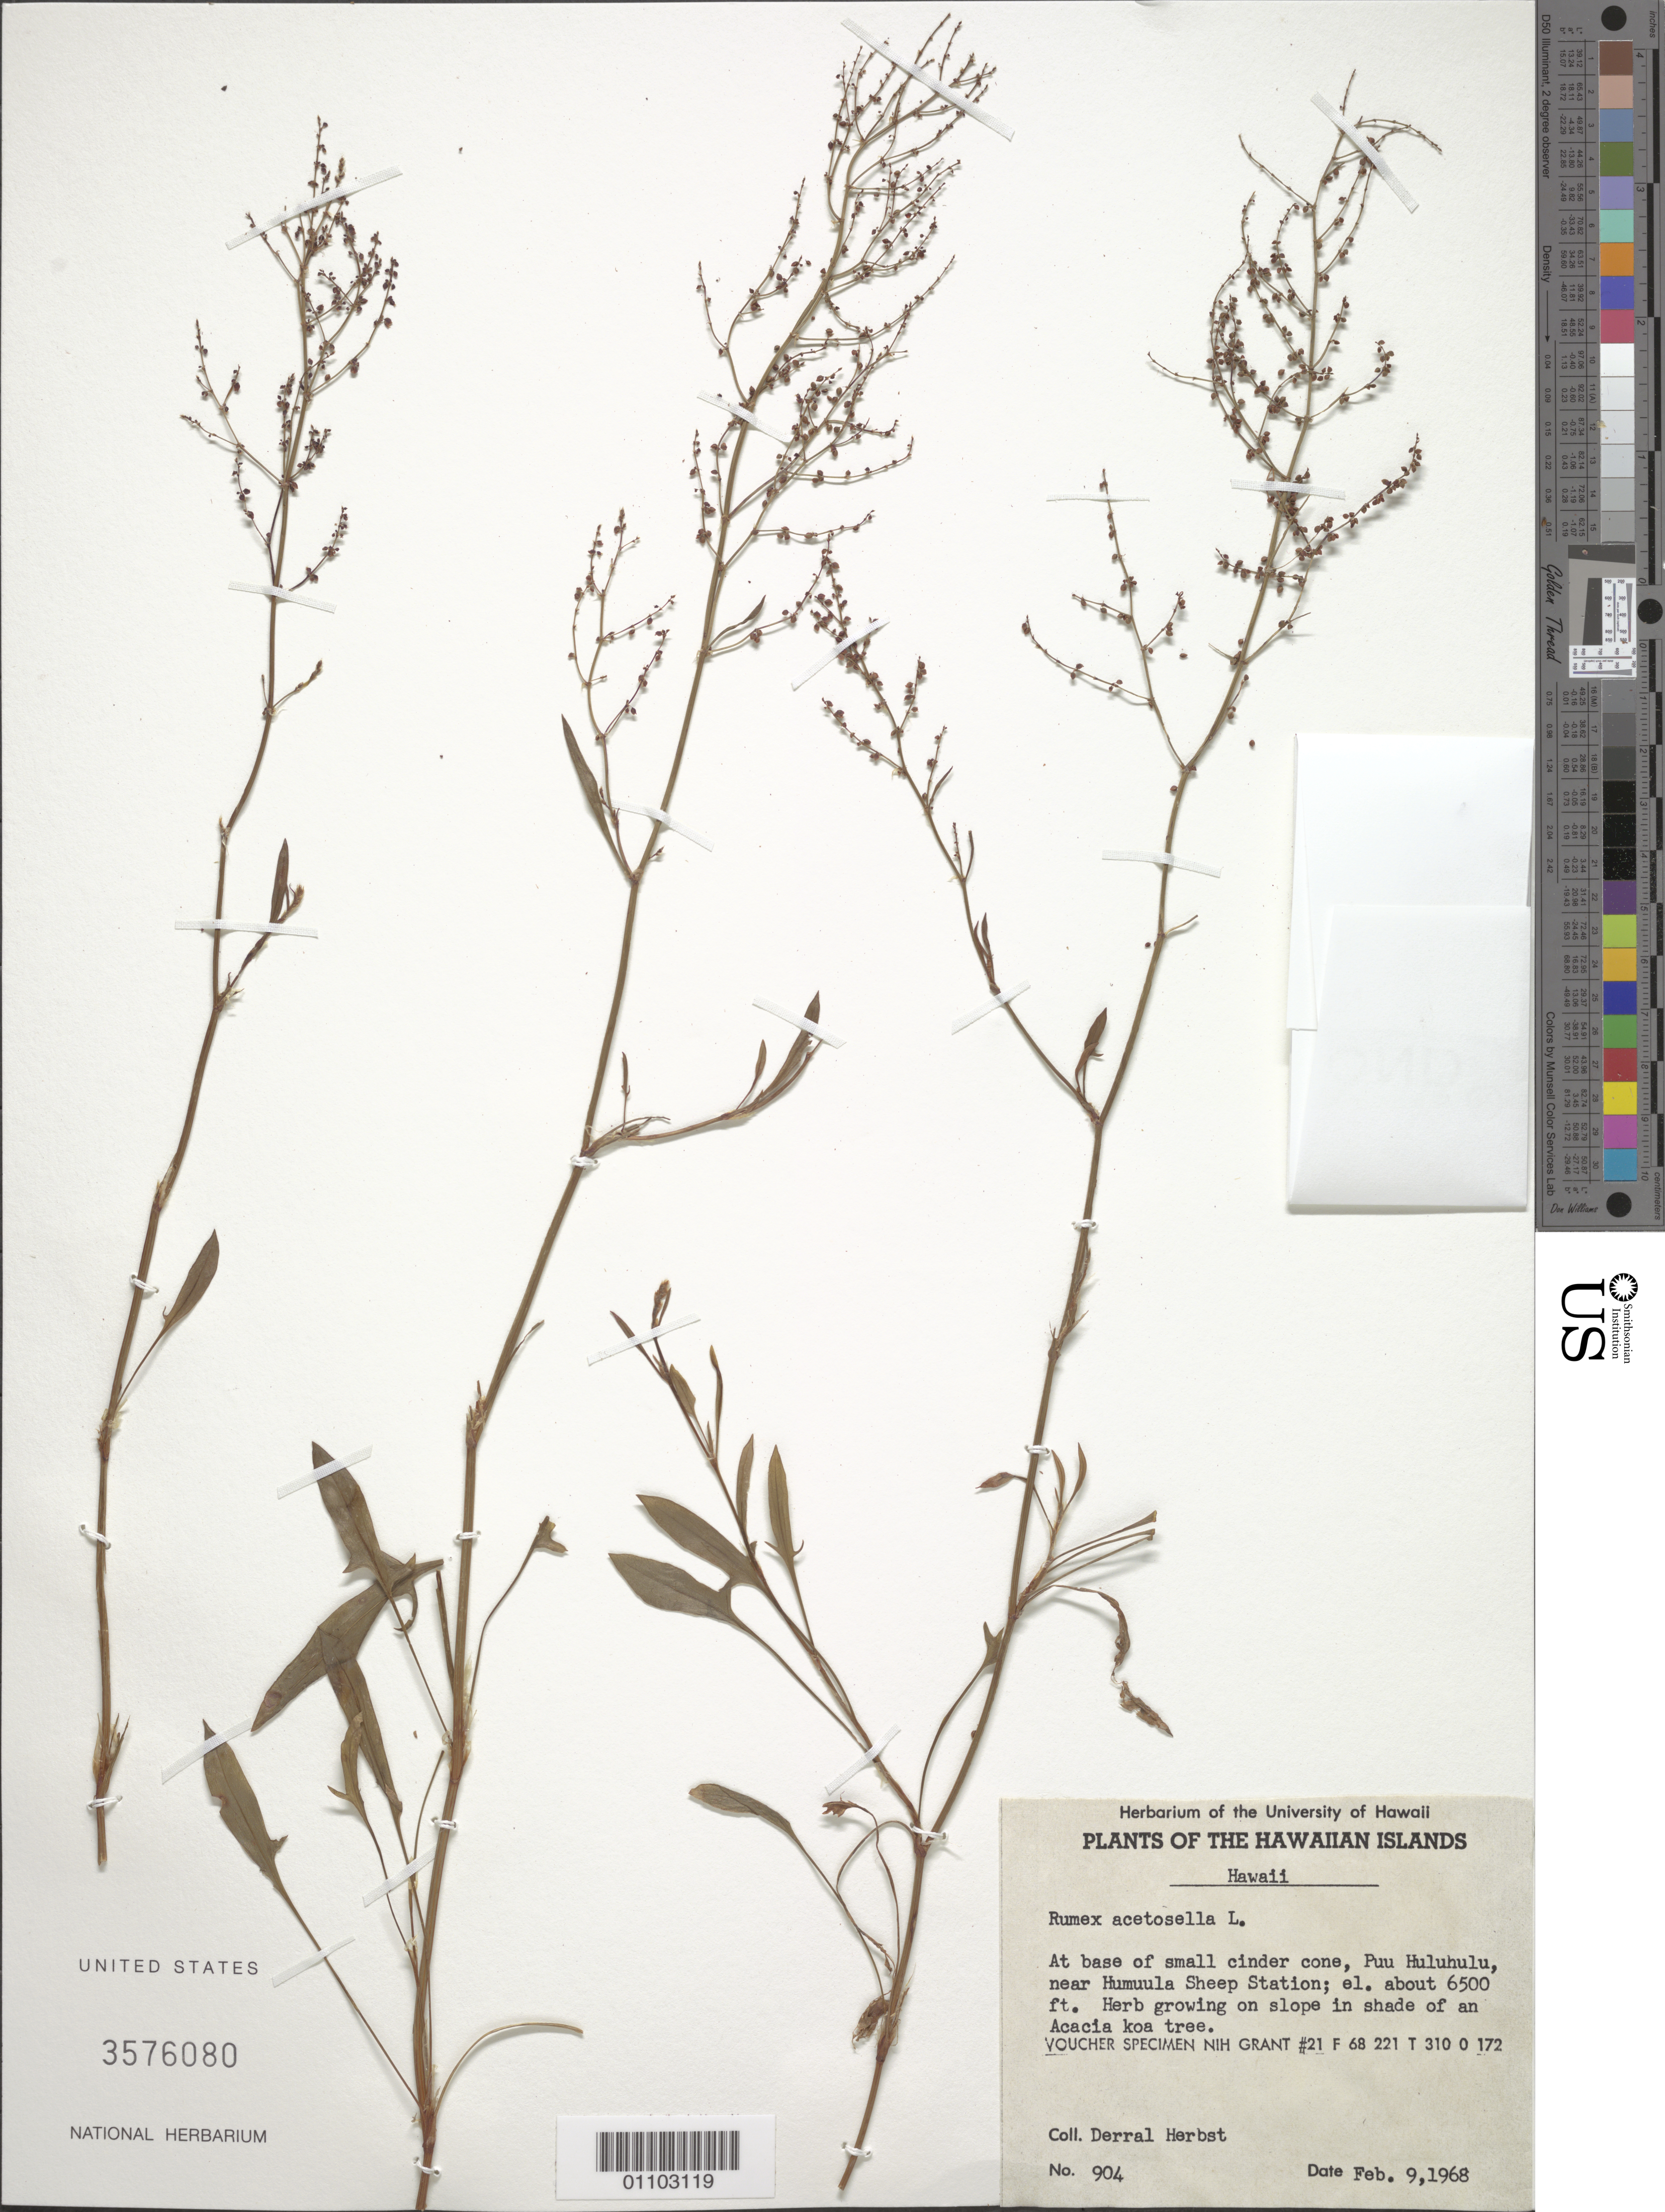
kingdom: Plantae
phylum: Tracheophyta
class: Magnoliopsida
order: Caryophyllales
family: Polygonaceae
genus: Rumex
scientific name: Rumex acetosella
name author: L.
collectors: D. R. Herbst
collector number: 904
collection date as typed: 9 Feb 1968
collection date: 1968-02-09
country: United States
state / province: Hawaii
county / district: Hawaii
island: Hawaii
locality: At base of small cinder cone, Puu Huluhulu, near Humuula Sheep Station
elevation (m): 1981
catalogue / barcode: US 3576080